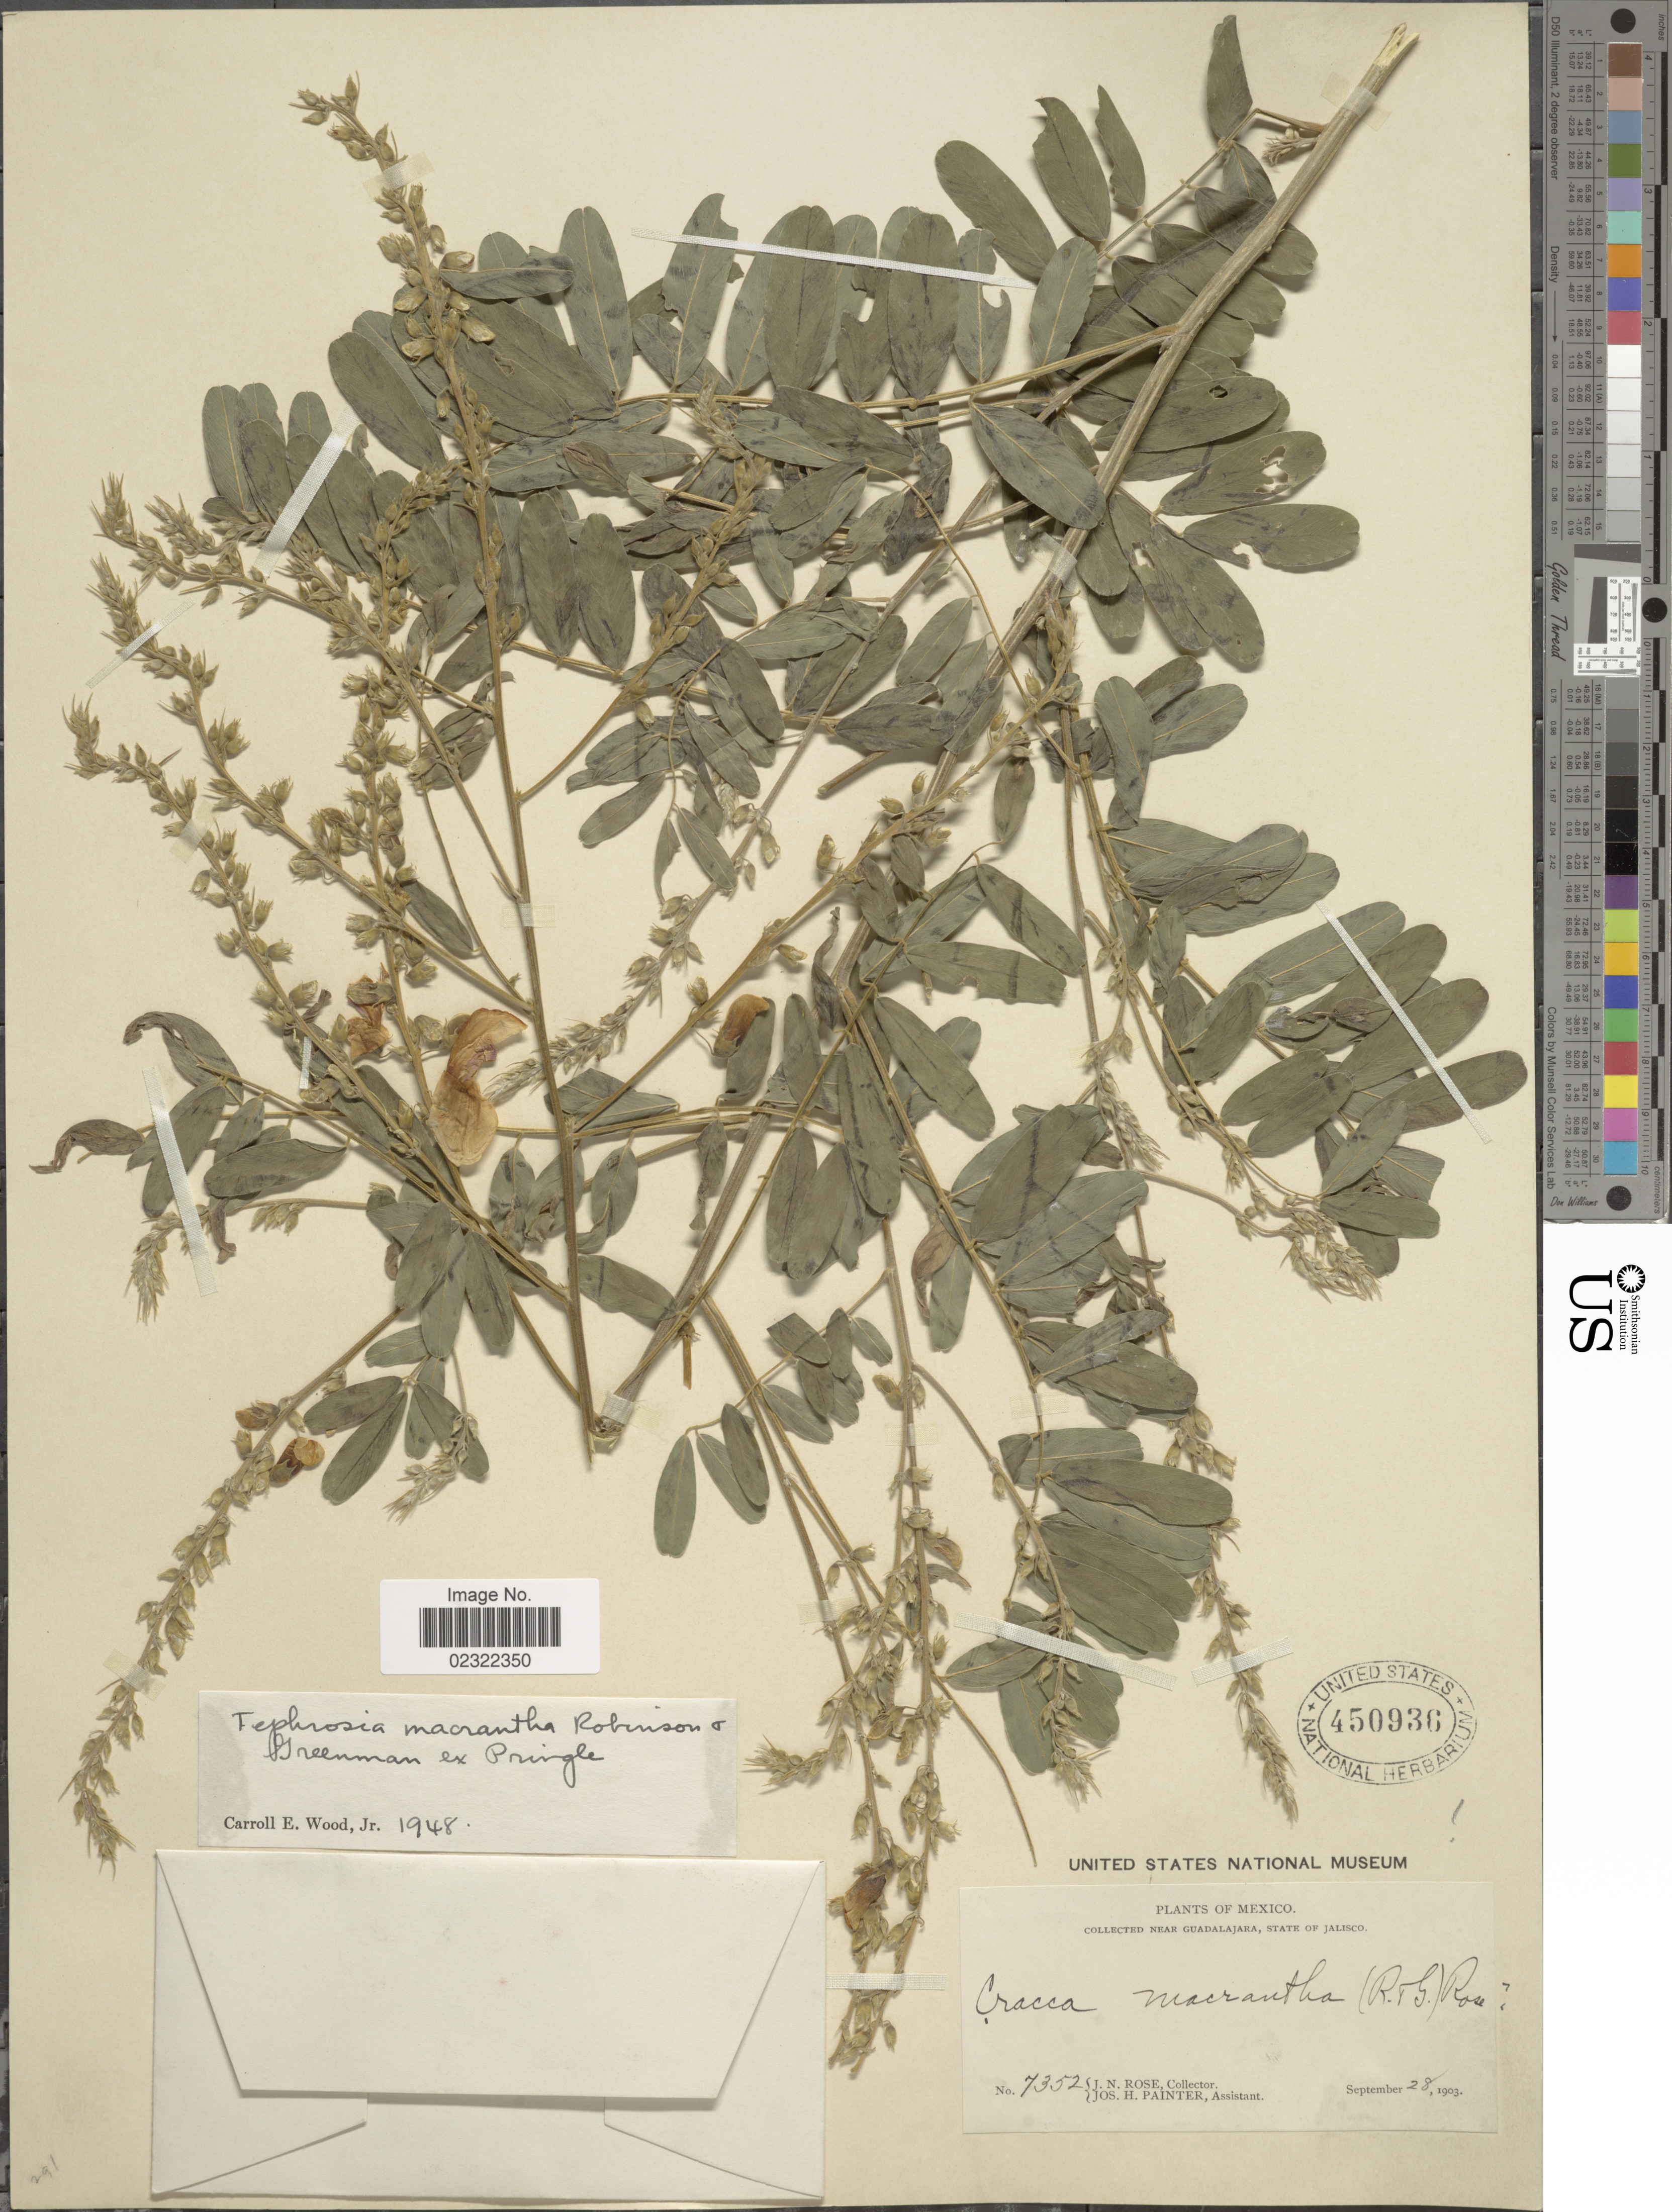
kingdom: Plantae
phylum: Tracheophyta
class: Magnoliopsida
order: Fabales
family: Fabaceae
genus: Tephrosia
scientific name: Tephrosia macrantha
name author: B.L. Rob. & Greenm. ex Pringle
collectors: J. N. Rose & J. H. Painter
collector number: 7352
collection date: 1903-09-28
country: Mexico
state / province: Jalisco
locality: Near Guadalajara, State of Jalisco.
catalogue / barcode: US 450936